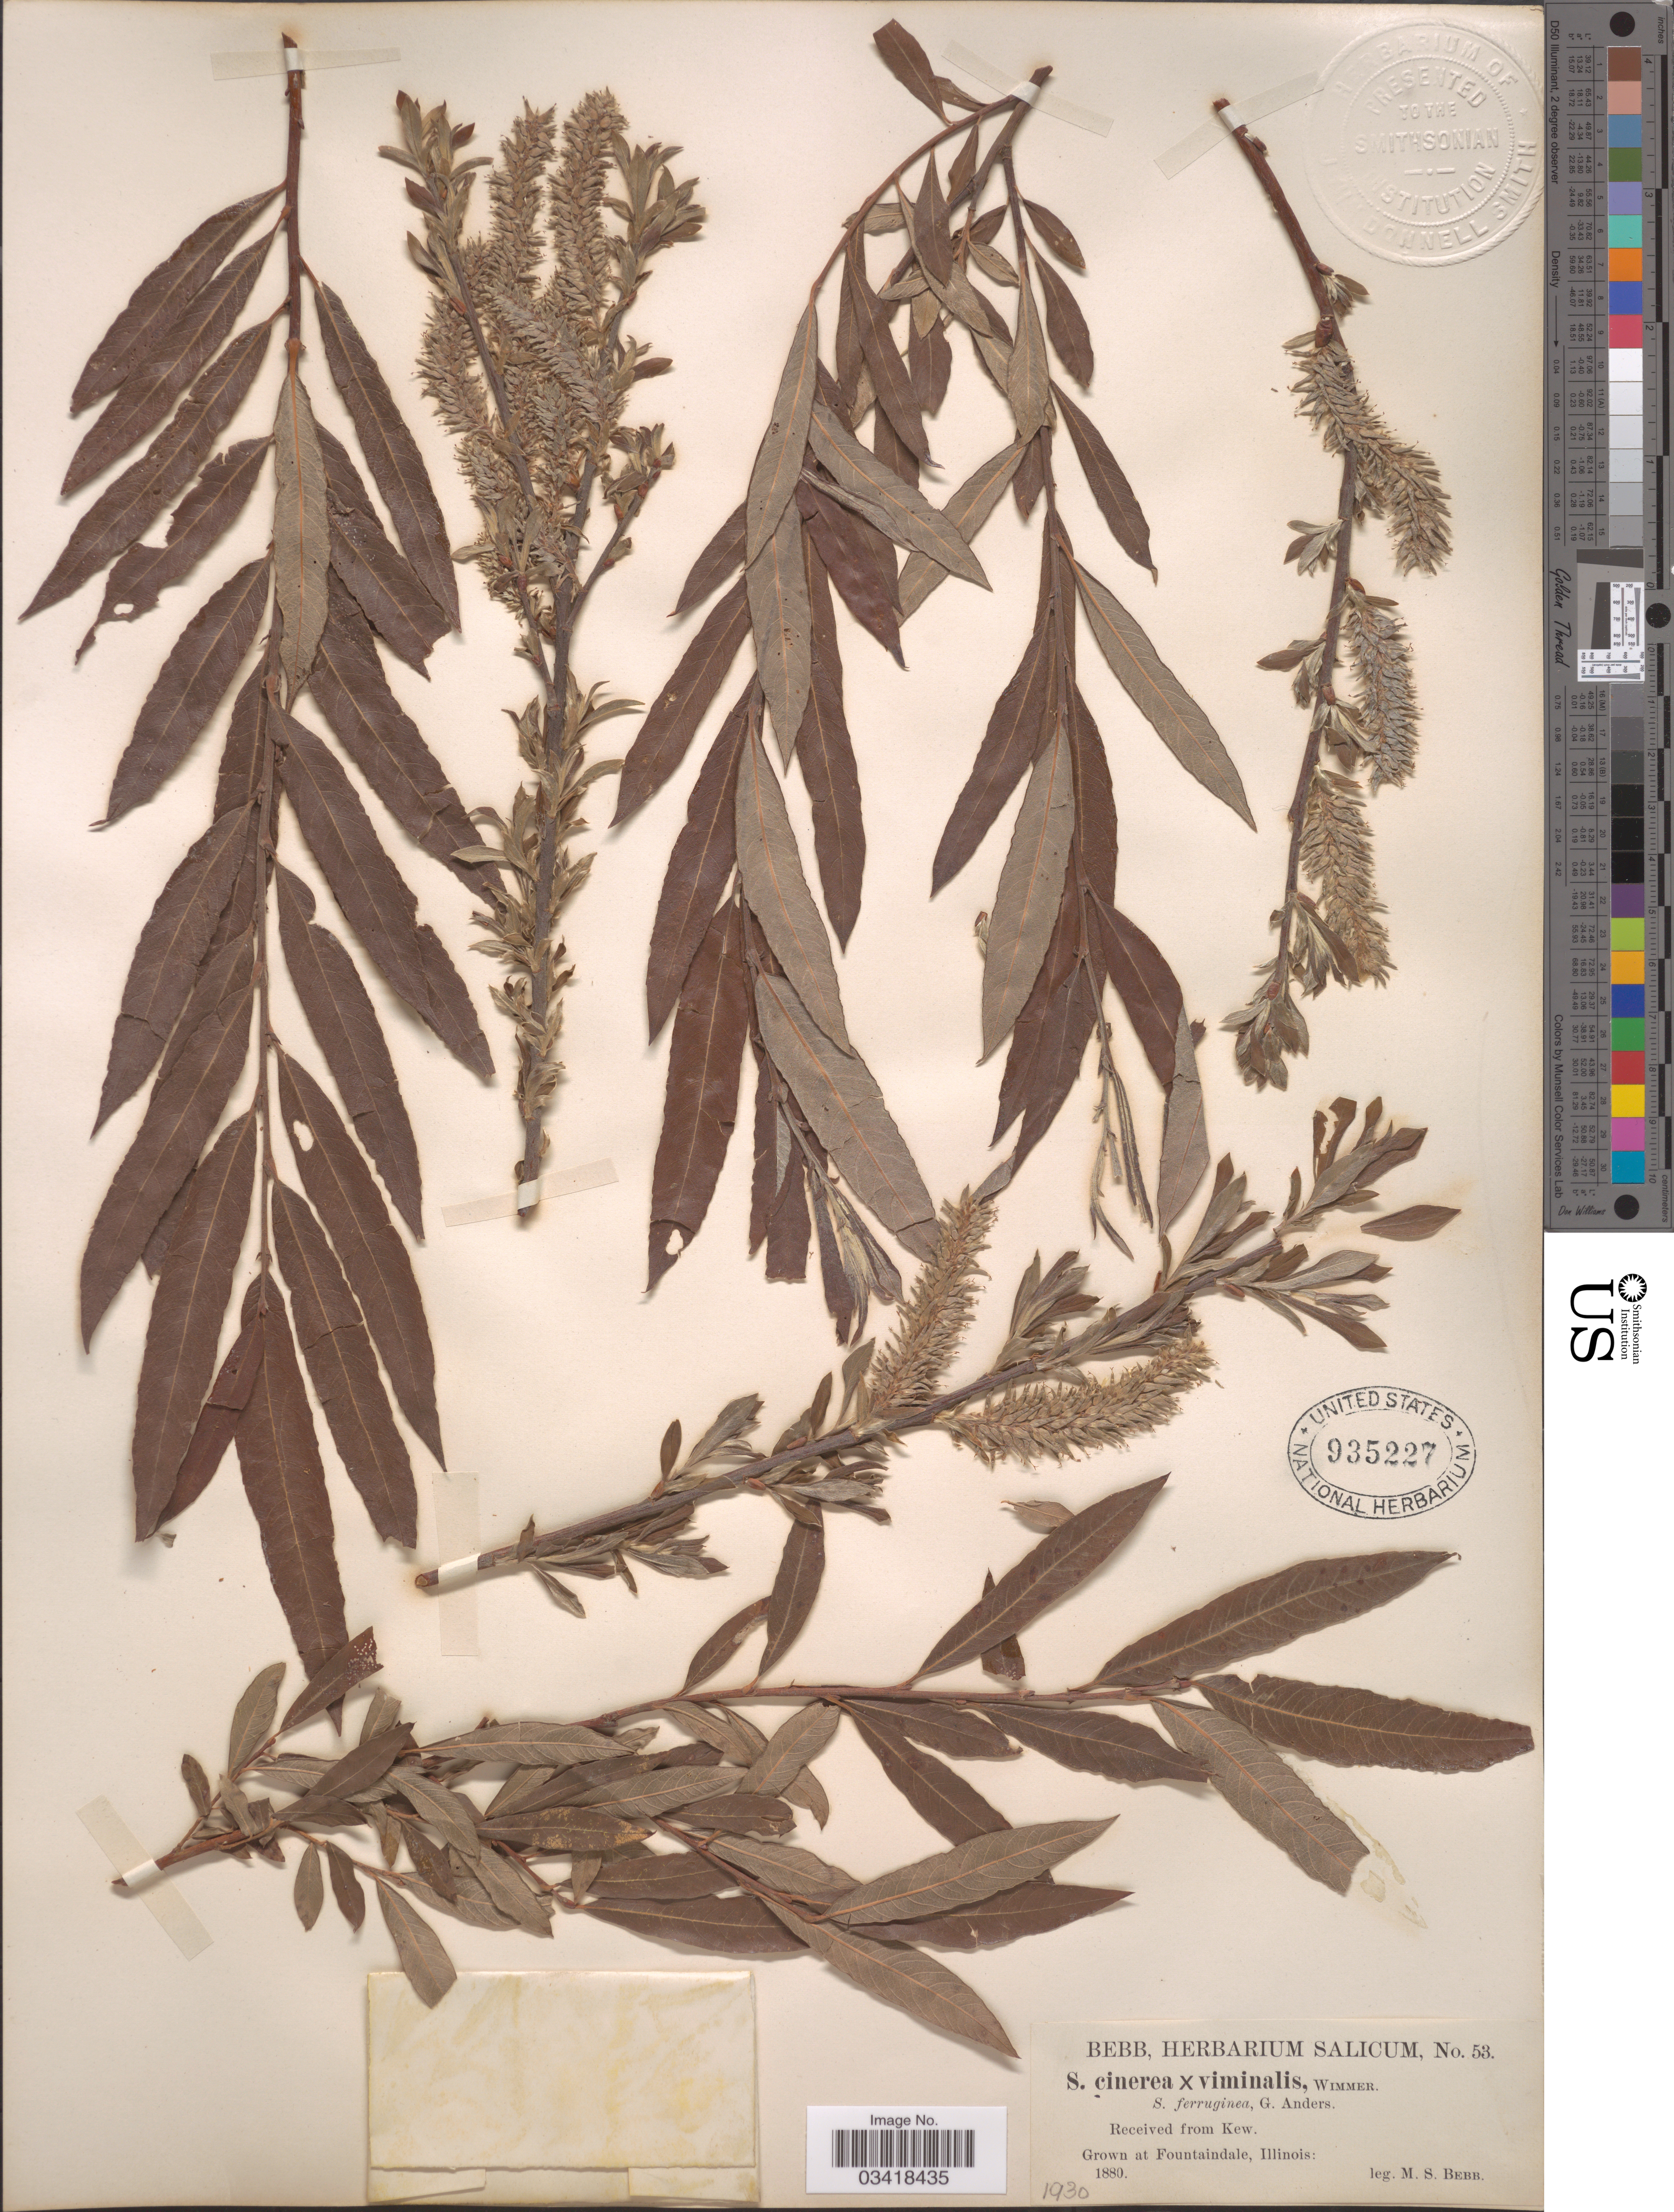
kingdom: Plantae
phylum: Tracheophyta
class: Magnoliopsida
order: Malpighiales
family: Salicaceae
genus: Salix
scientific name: Salix cinerea x S. viminalis L.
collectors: M. Bebb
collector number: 53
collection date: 1880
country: United States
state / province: Illinois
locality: Grown at Fountaindale.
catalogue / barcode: US 935227